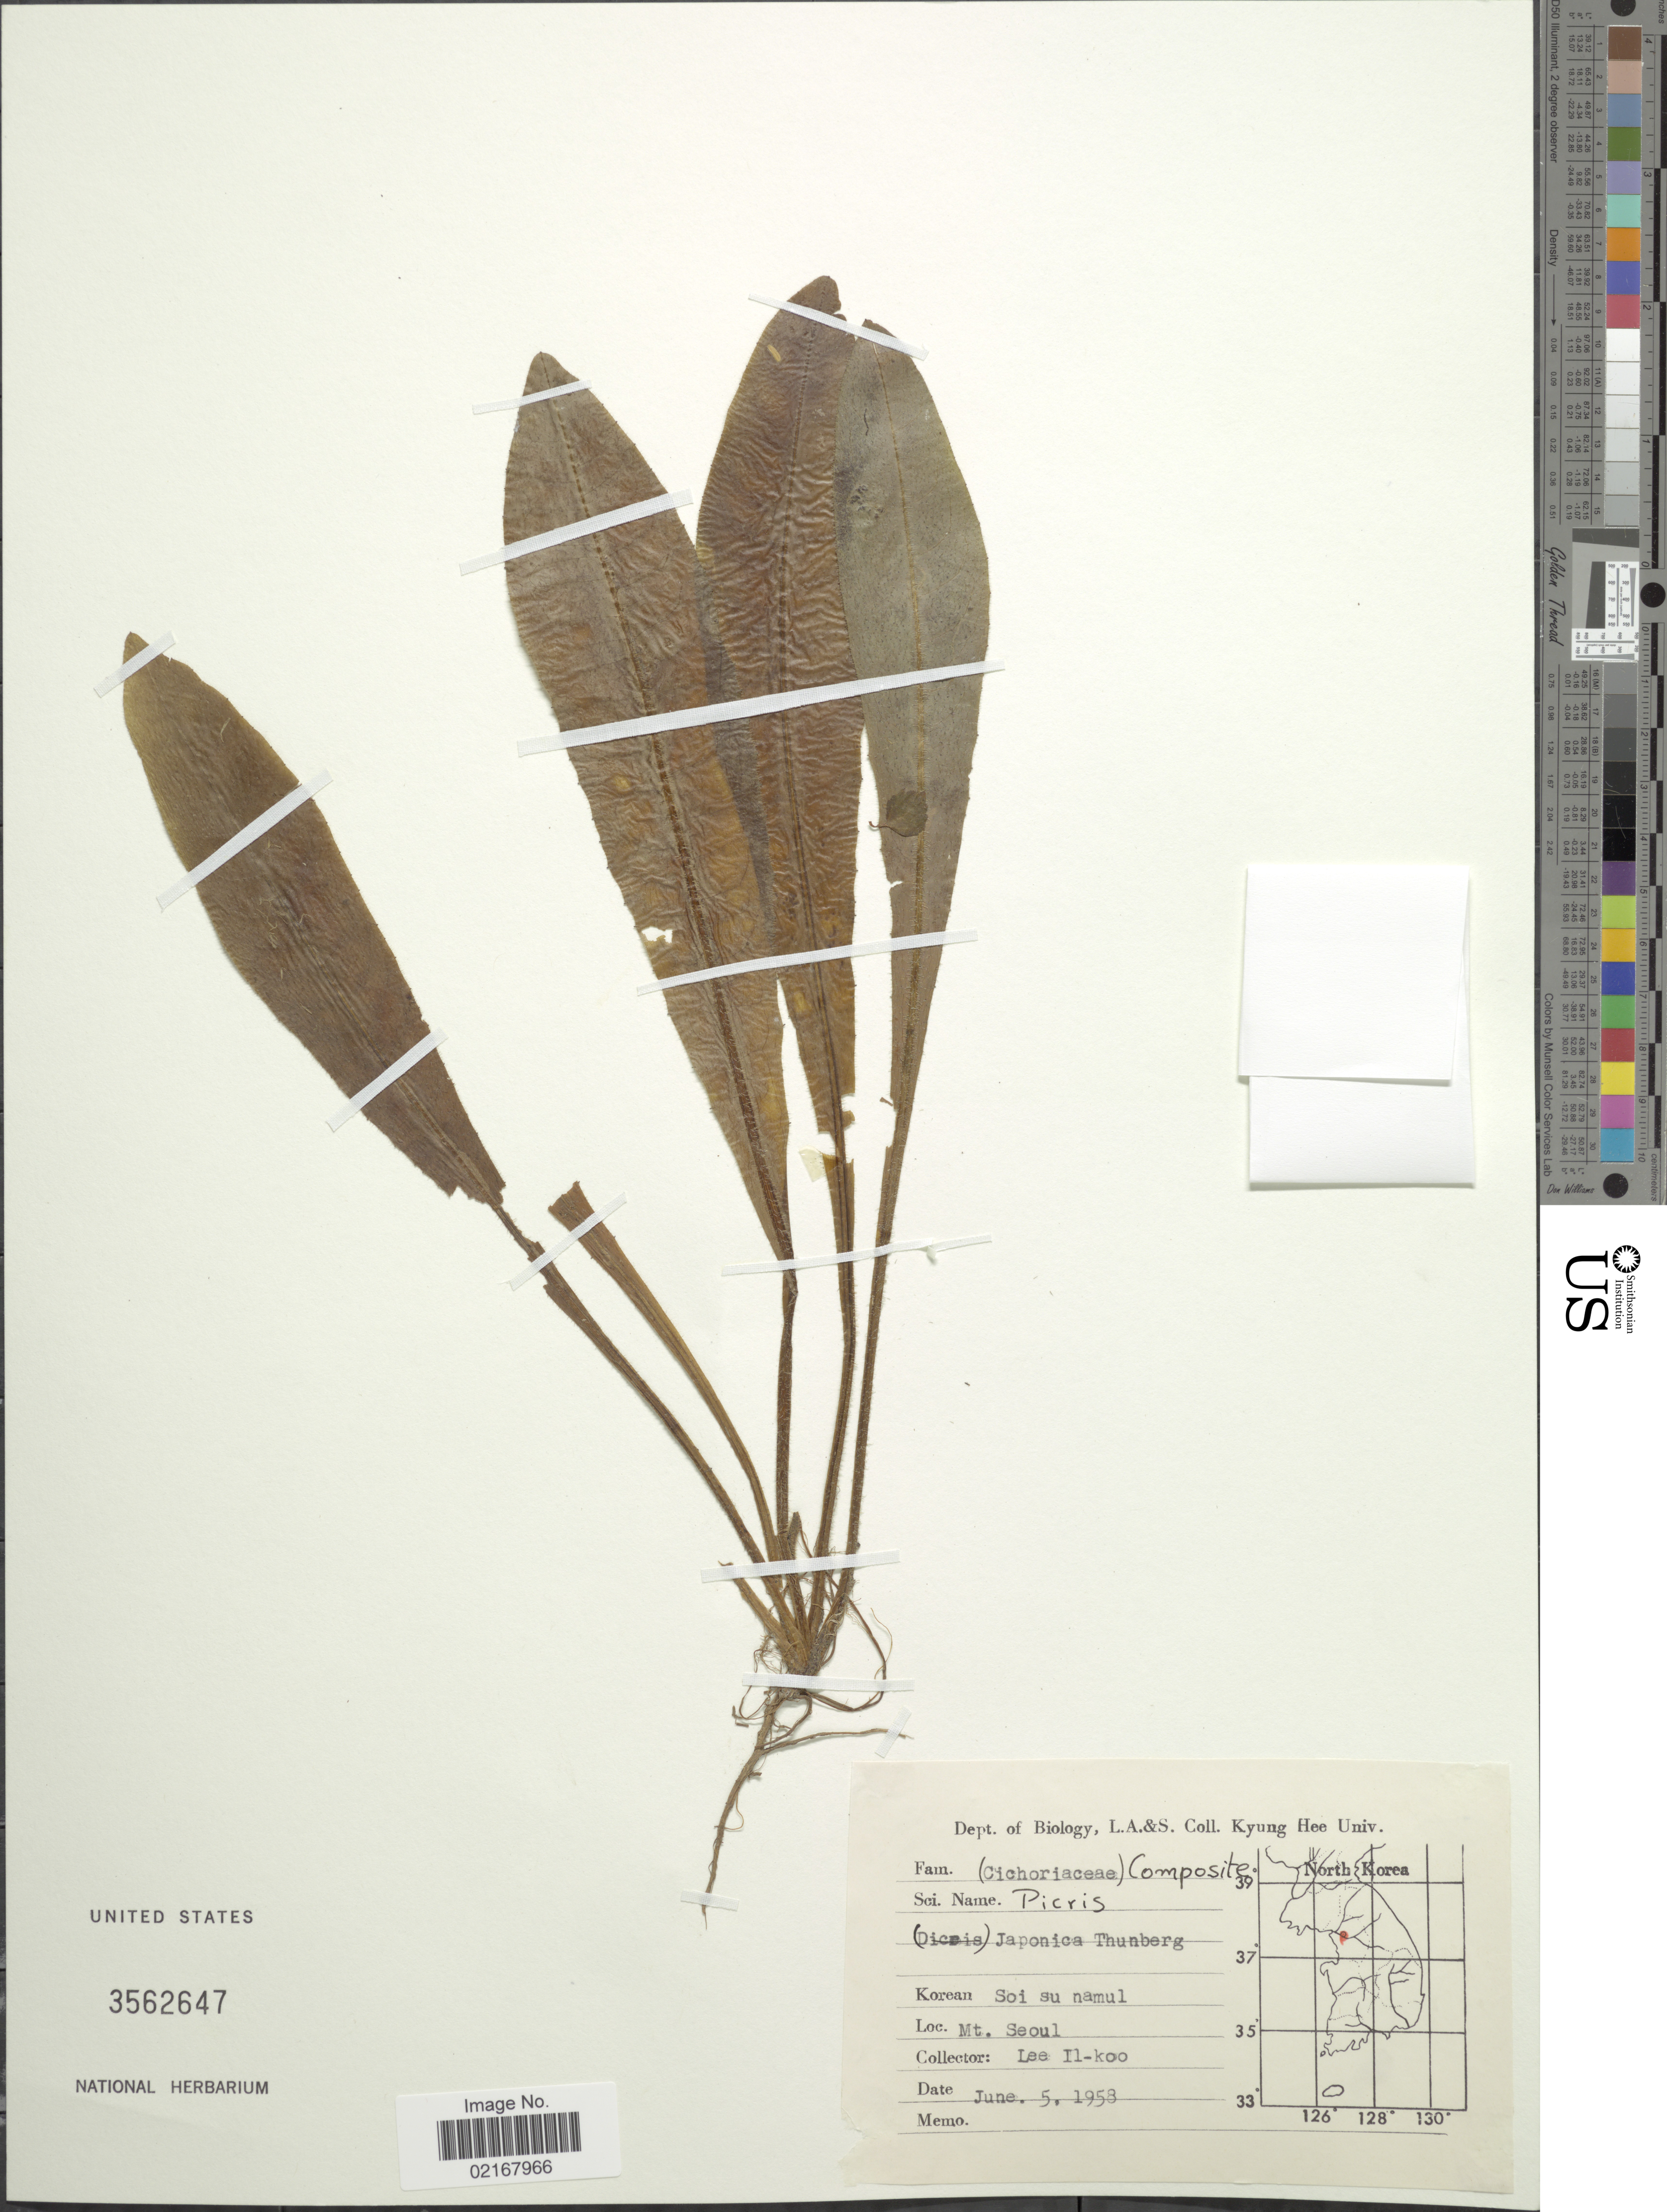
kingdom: Plantae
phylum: Tracheophyta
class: Magnoliopsida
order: Asterales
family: Asteraceae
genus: Picris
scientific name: Picris hieracioides subsp. japonica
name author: (Thurb.) Krylov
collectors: Il-Ko Lee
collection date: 1958-06-05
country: South Korea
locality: Mt. Seoul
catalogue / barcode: US 3562647